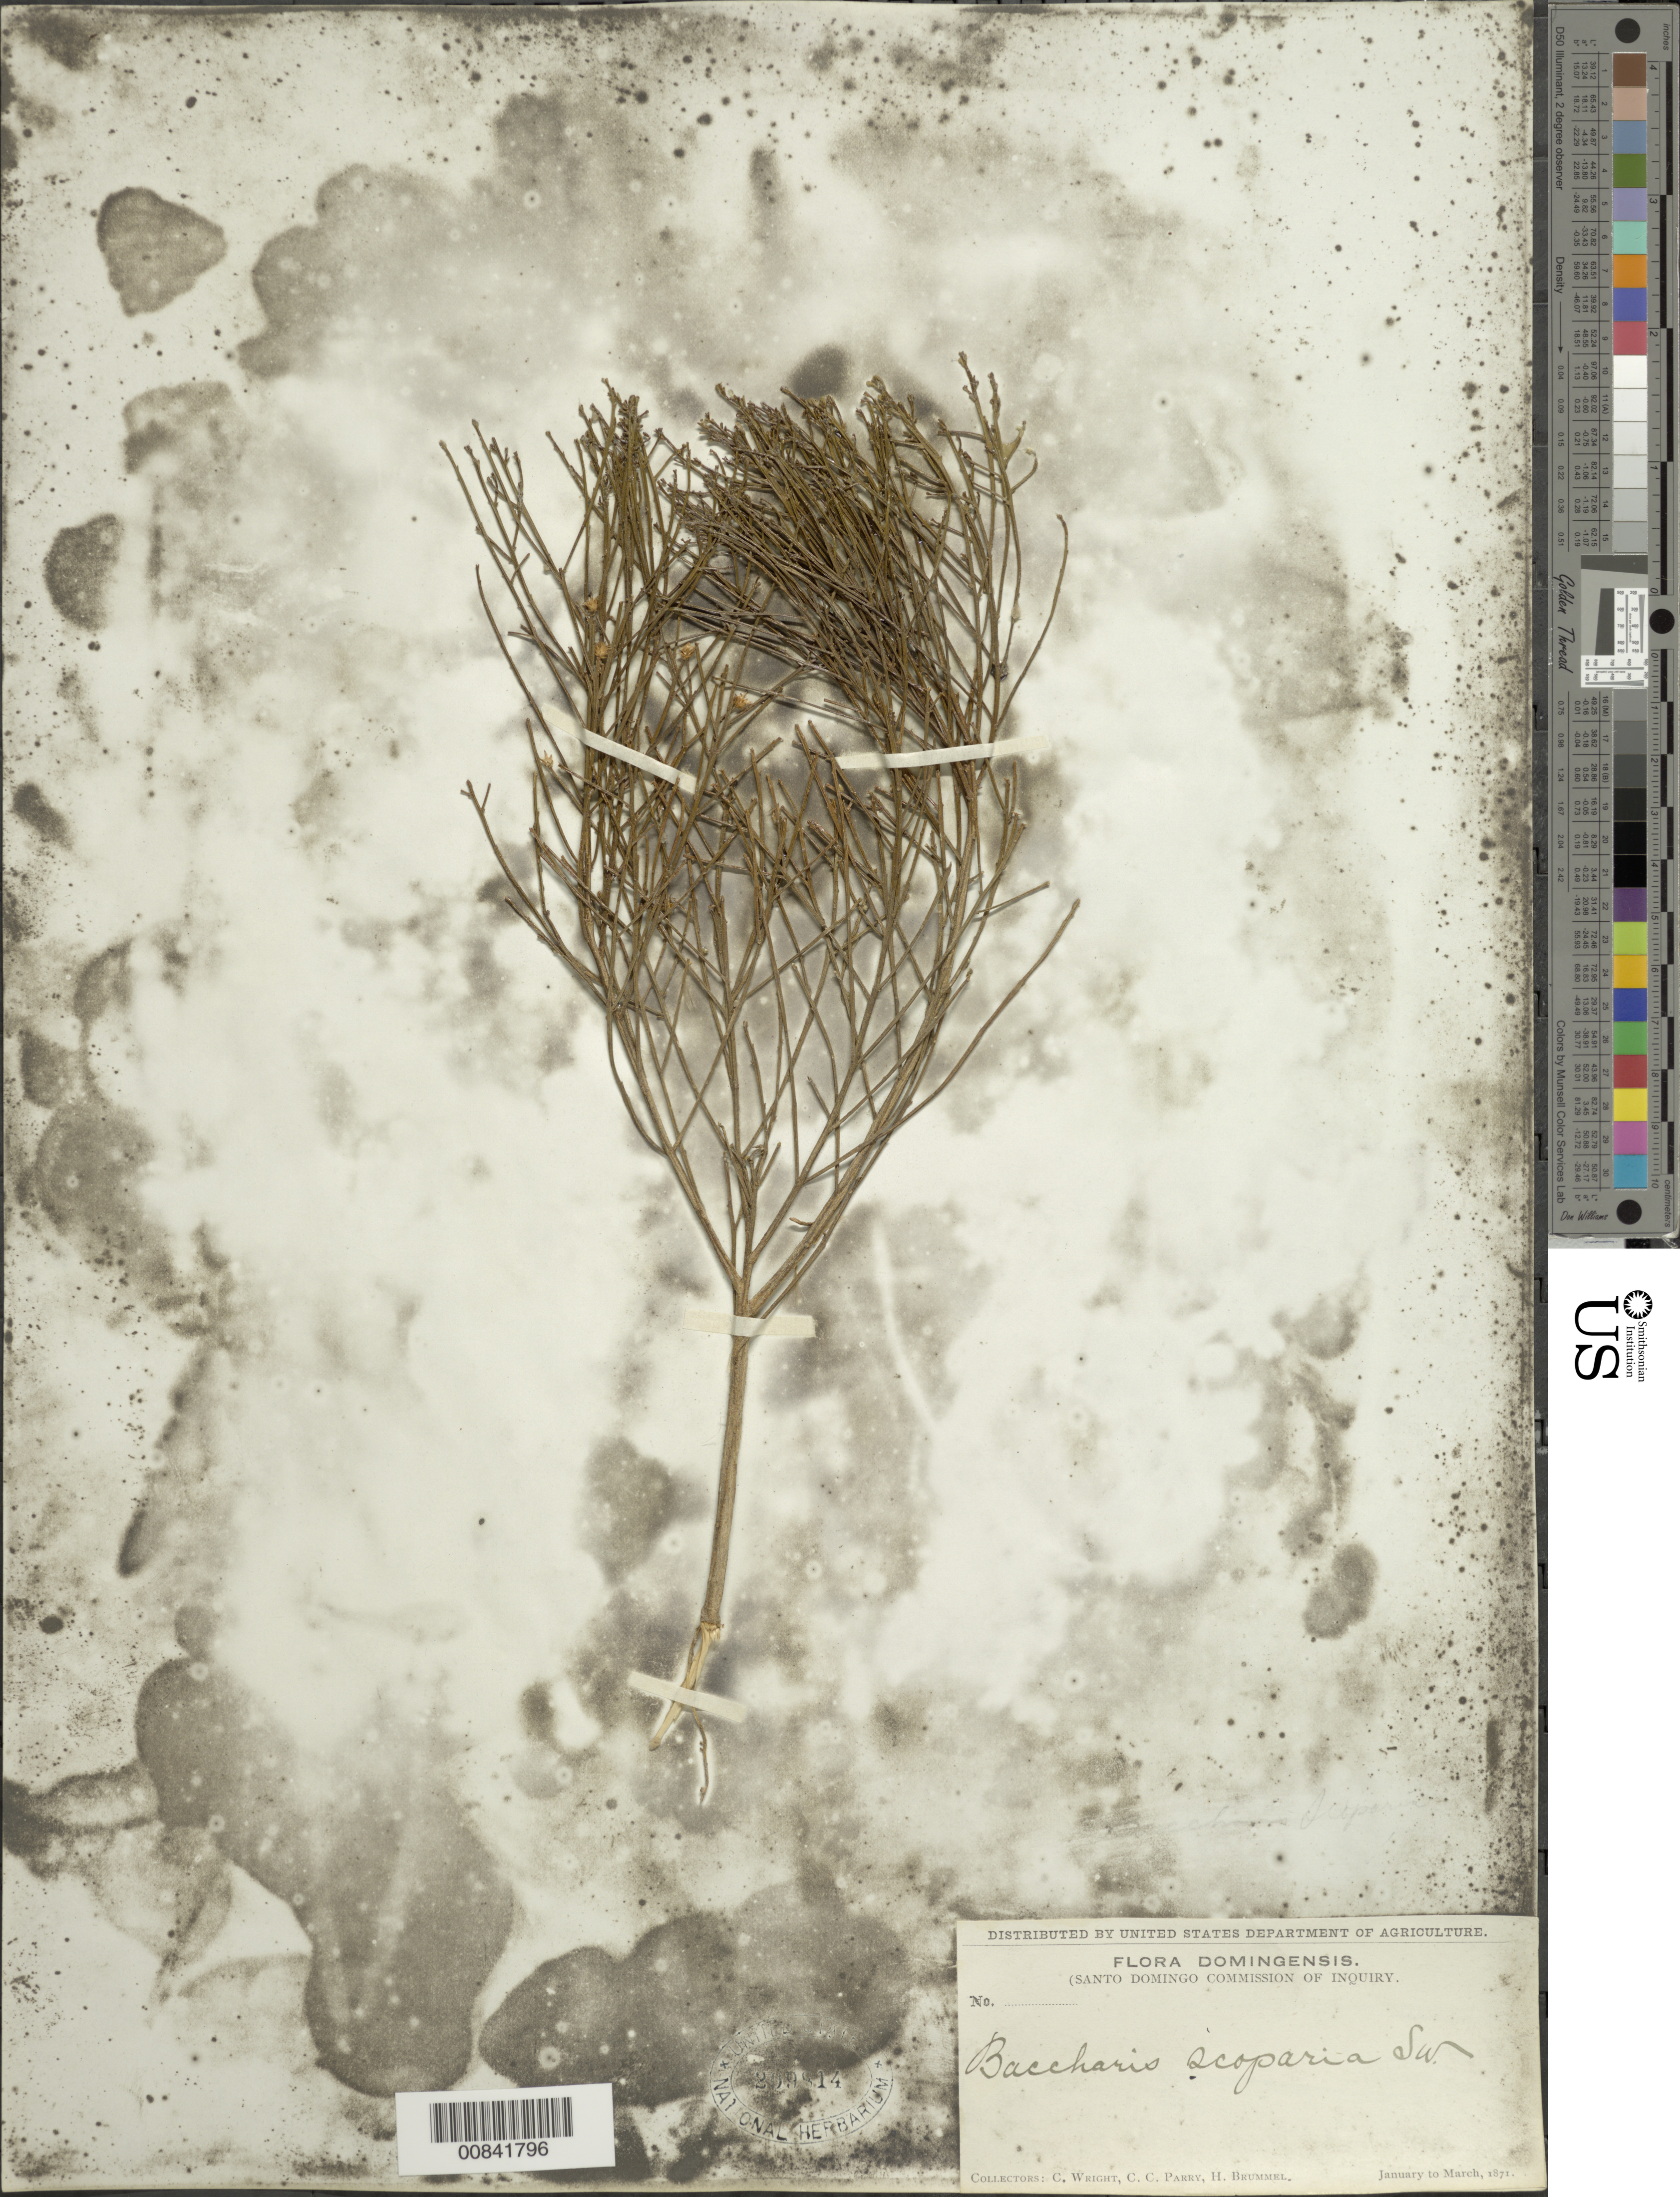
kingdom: Plantae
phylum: Tracheophyta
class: Magnoliopsida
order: Asterales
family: Asteraceae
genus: Baccharis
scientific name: Baccharis scoparia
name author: (L.) Sw.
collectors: C. Wright, C. C. Parry & H. Brummel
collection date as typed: Jan 1871 to -- Mar 1871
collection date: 1871-01/1871-03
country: Dominican Republic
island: Hispaniola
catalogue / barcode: US 209814